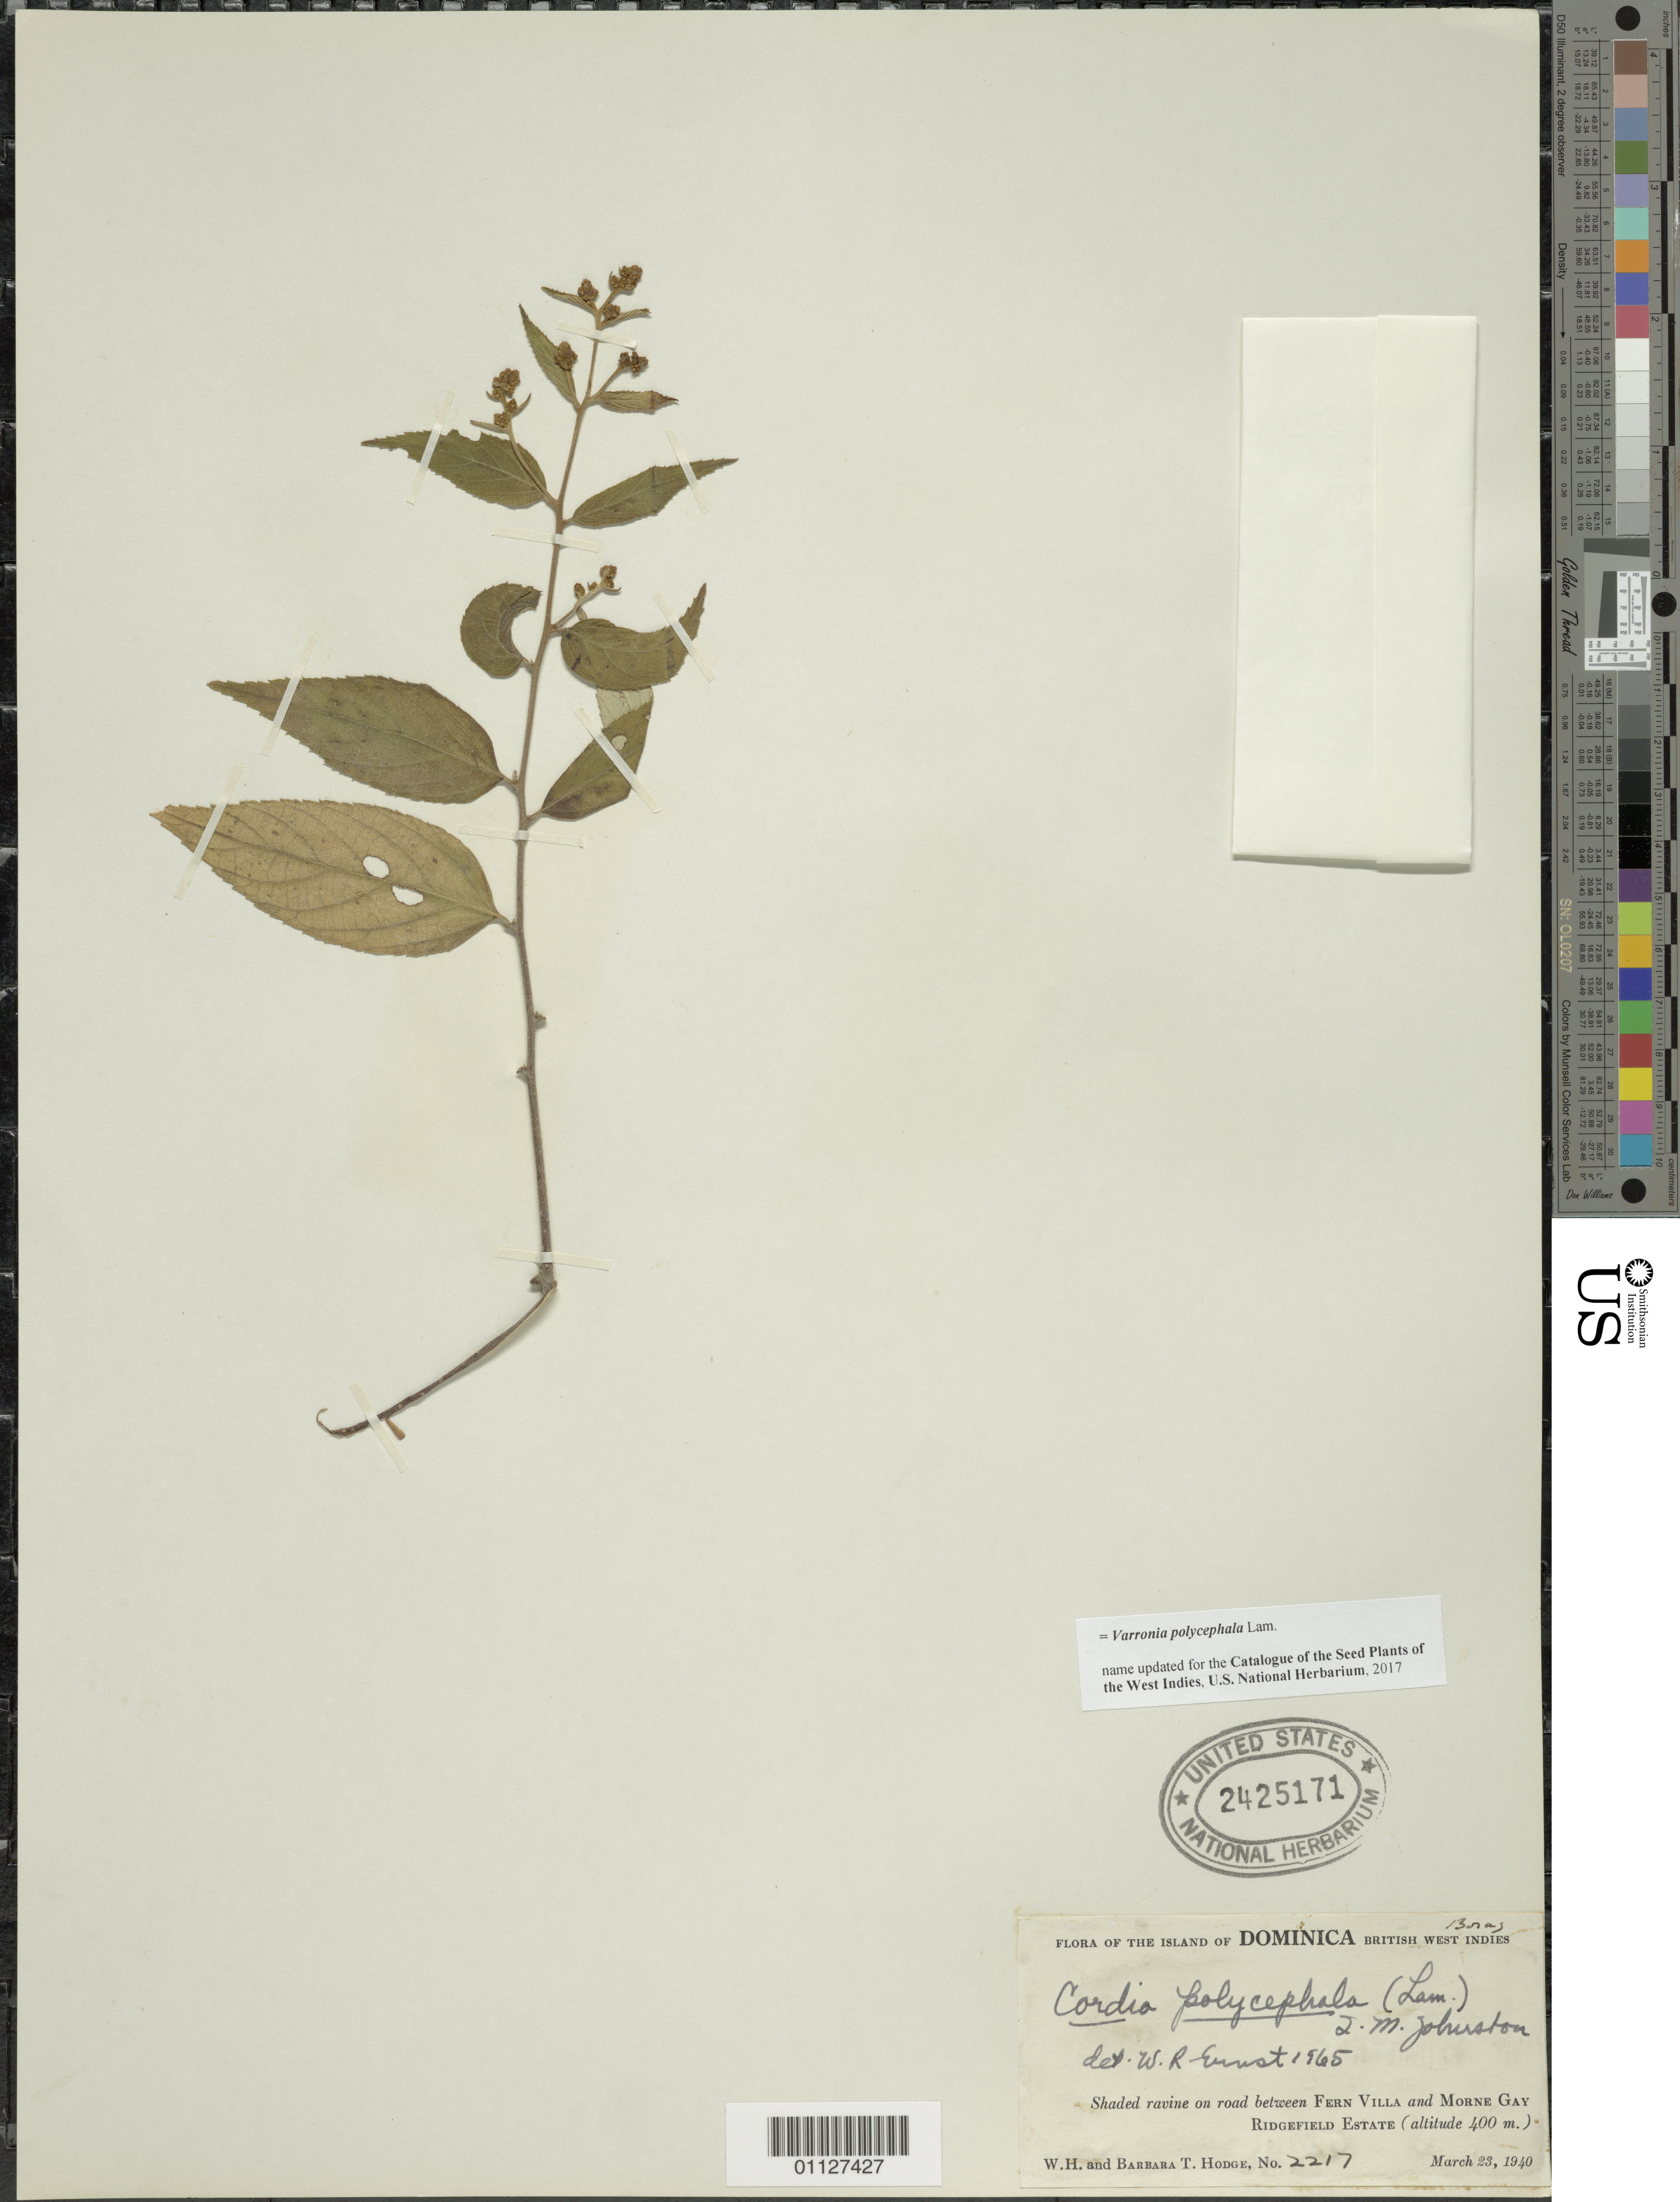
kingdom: Plantae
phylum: Tracheophyta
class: Magnoliopsida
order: Boraginales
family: Cordiaceae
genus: Varronia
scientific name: Varronia polycephala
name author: Lam.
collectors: W. Hodge & B. Hodge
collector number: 2217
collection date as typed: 23 Mar 1940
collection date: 1940-03-23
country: Dominica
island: Dominica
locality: Shaded ravine on road between Fern Villa and Morne Gay; Ridgefield Estate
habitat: Shaded ravine on road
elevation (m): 400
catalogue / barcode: US 2425171